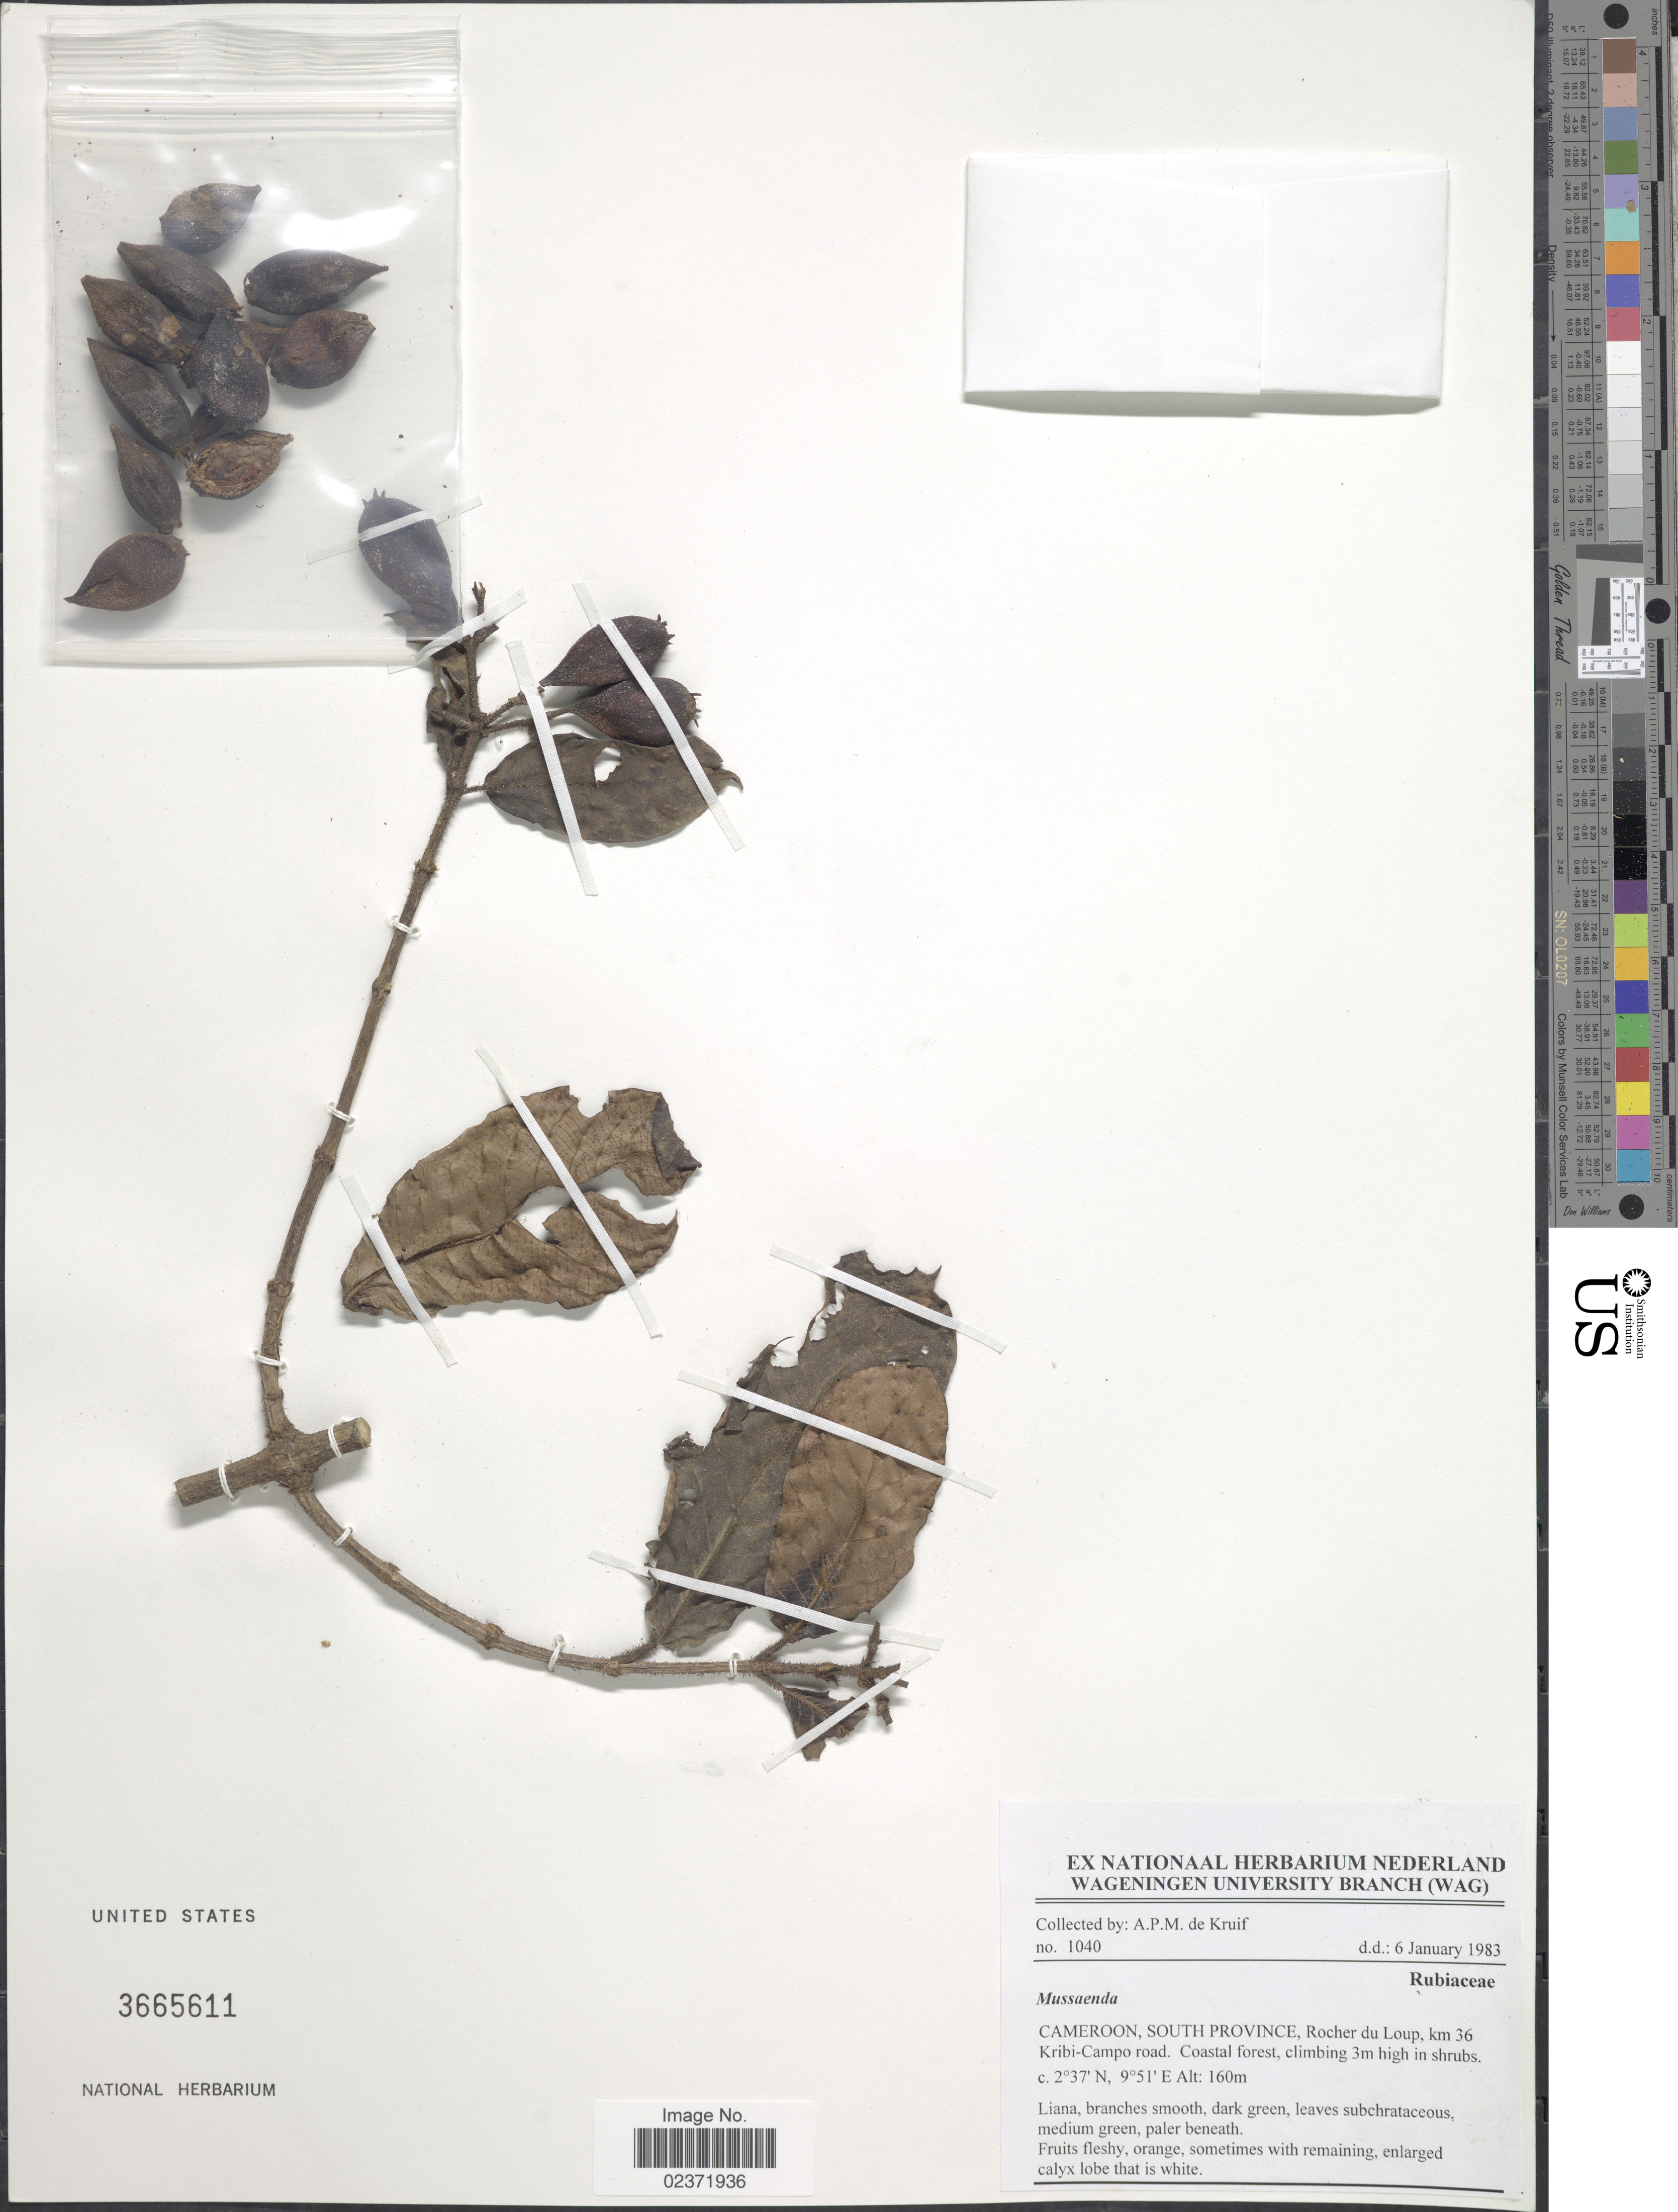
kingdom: Plantae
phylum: Tracheophyta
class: Magnoliopsida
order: Gentianales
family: Rubiaceae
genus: Mussaenda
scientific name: Mussaenda sp.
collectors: A. P. de Kruif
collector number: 1040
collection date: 1983-01-06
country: Cameroon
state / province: Sud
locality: Cameroon, South Province, Rocher du Loup, km 36 Kribi-Campo road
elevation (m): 160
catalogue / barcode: US 3665611